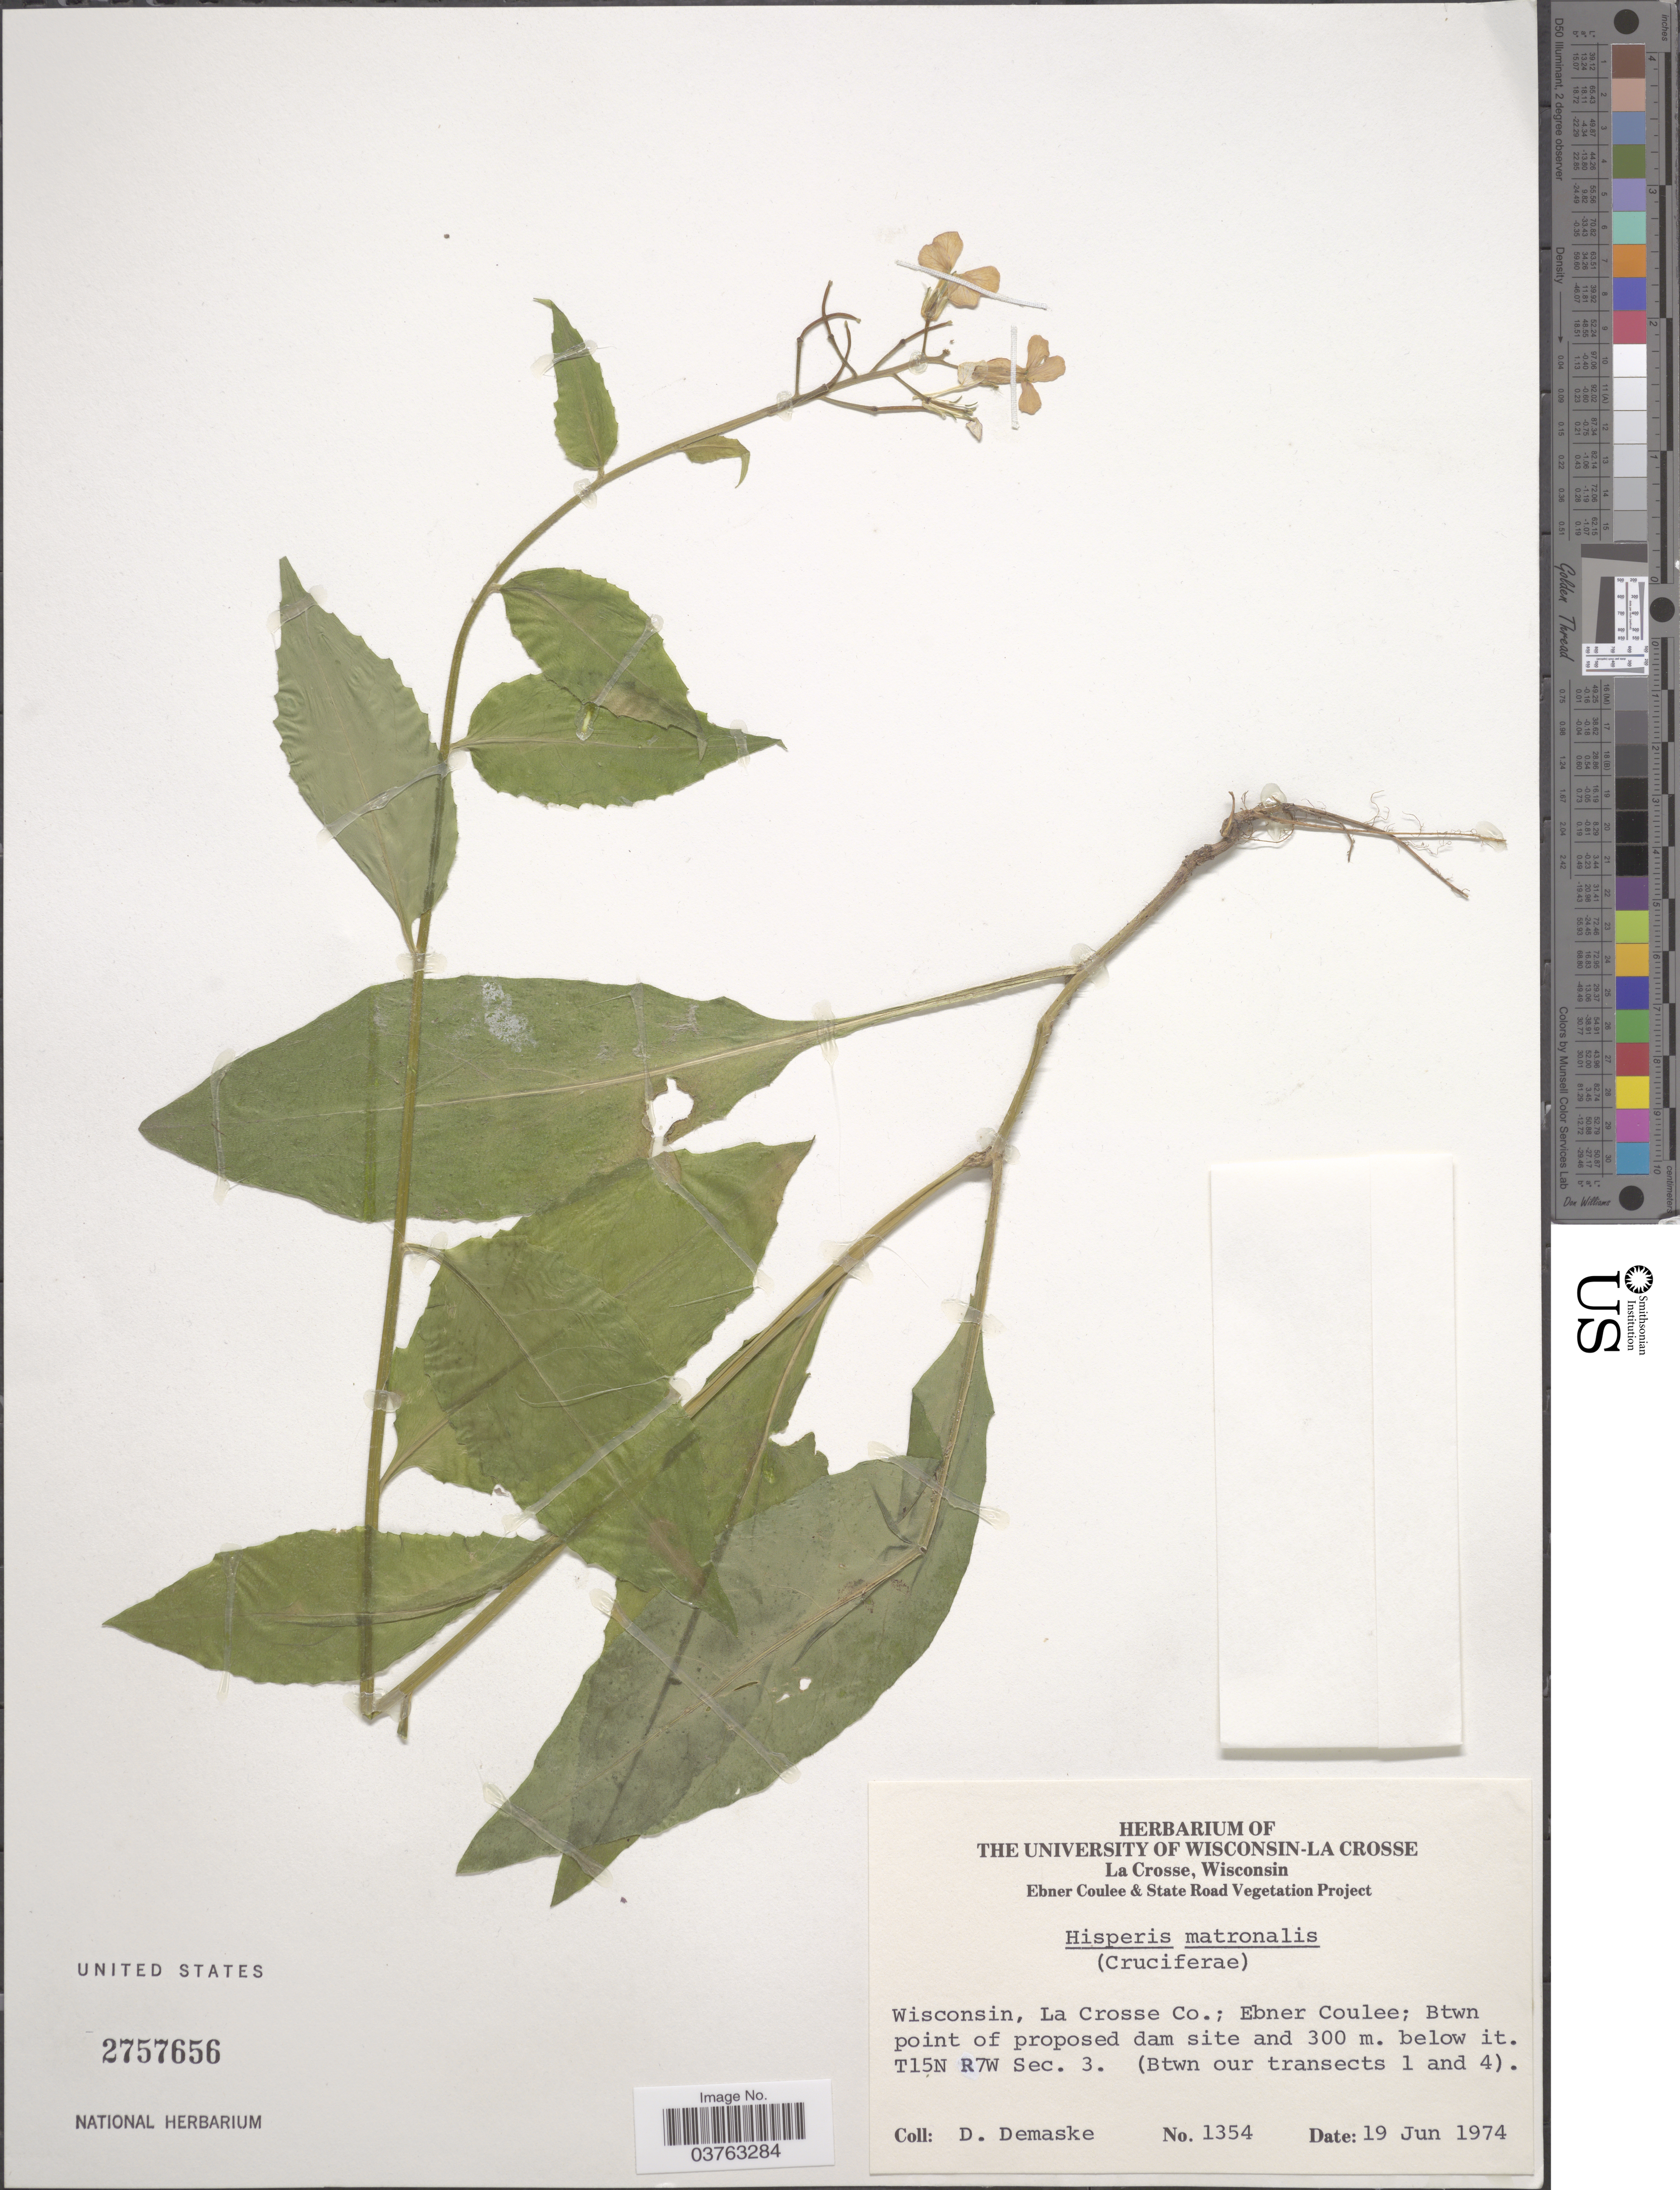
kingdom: Plantae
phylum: Tracheophyta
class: Magnoliopsida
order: Brassicales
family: Brassicaceae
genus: Hesperis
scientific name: Hesperis matronalis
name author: L.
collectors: D. Demaske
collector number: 1354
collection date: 1974-06-19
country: United States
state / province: Wisconsin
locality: Ebner Coulee & State Road. La Crosse Co.; Ebner Coulee; Btwn point of proposed dam site and 300 m. below it. T15N R7W Sec. 3. (Btwn our transects 1 and 4).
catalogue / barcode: US 2757656